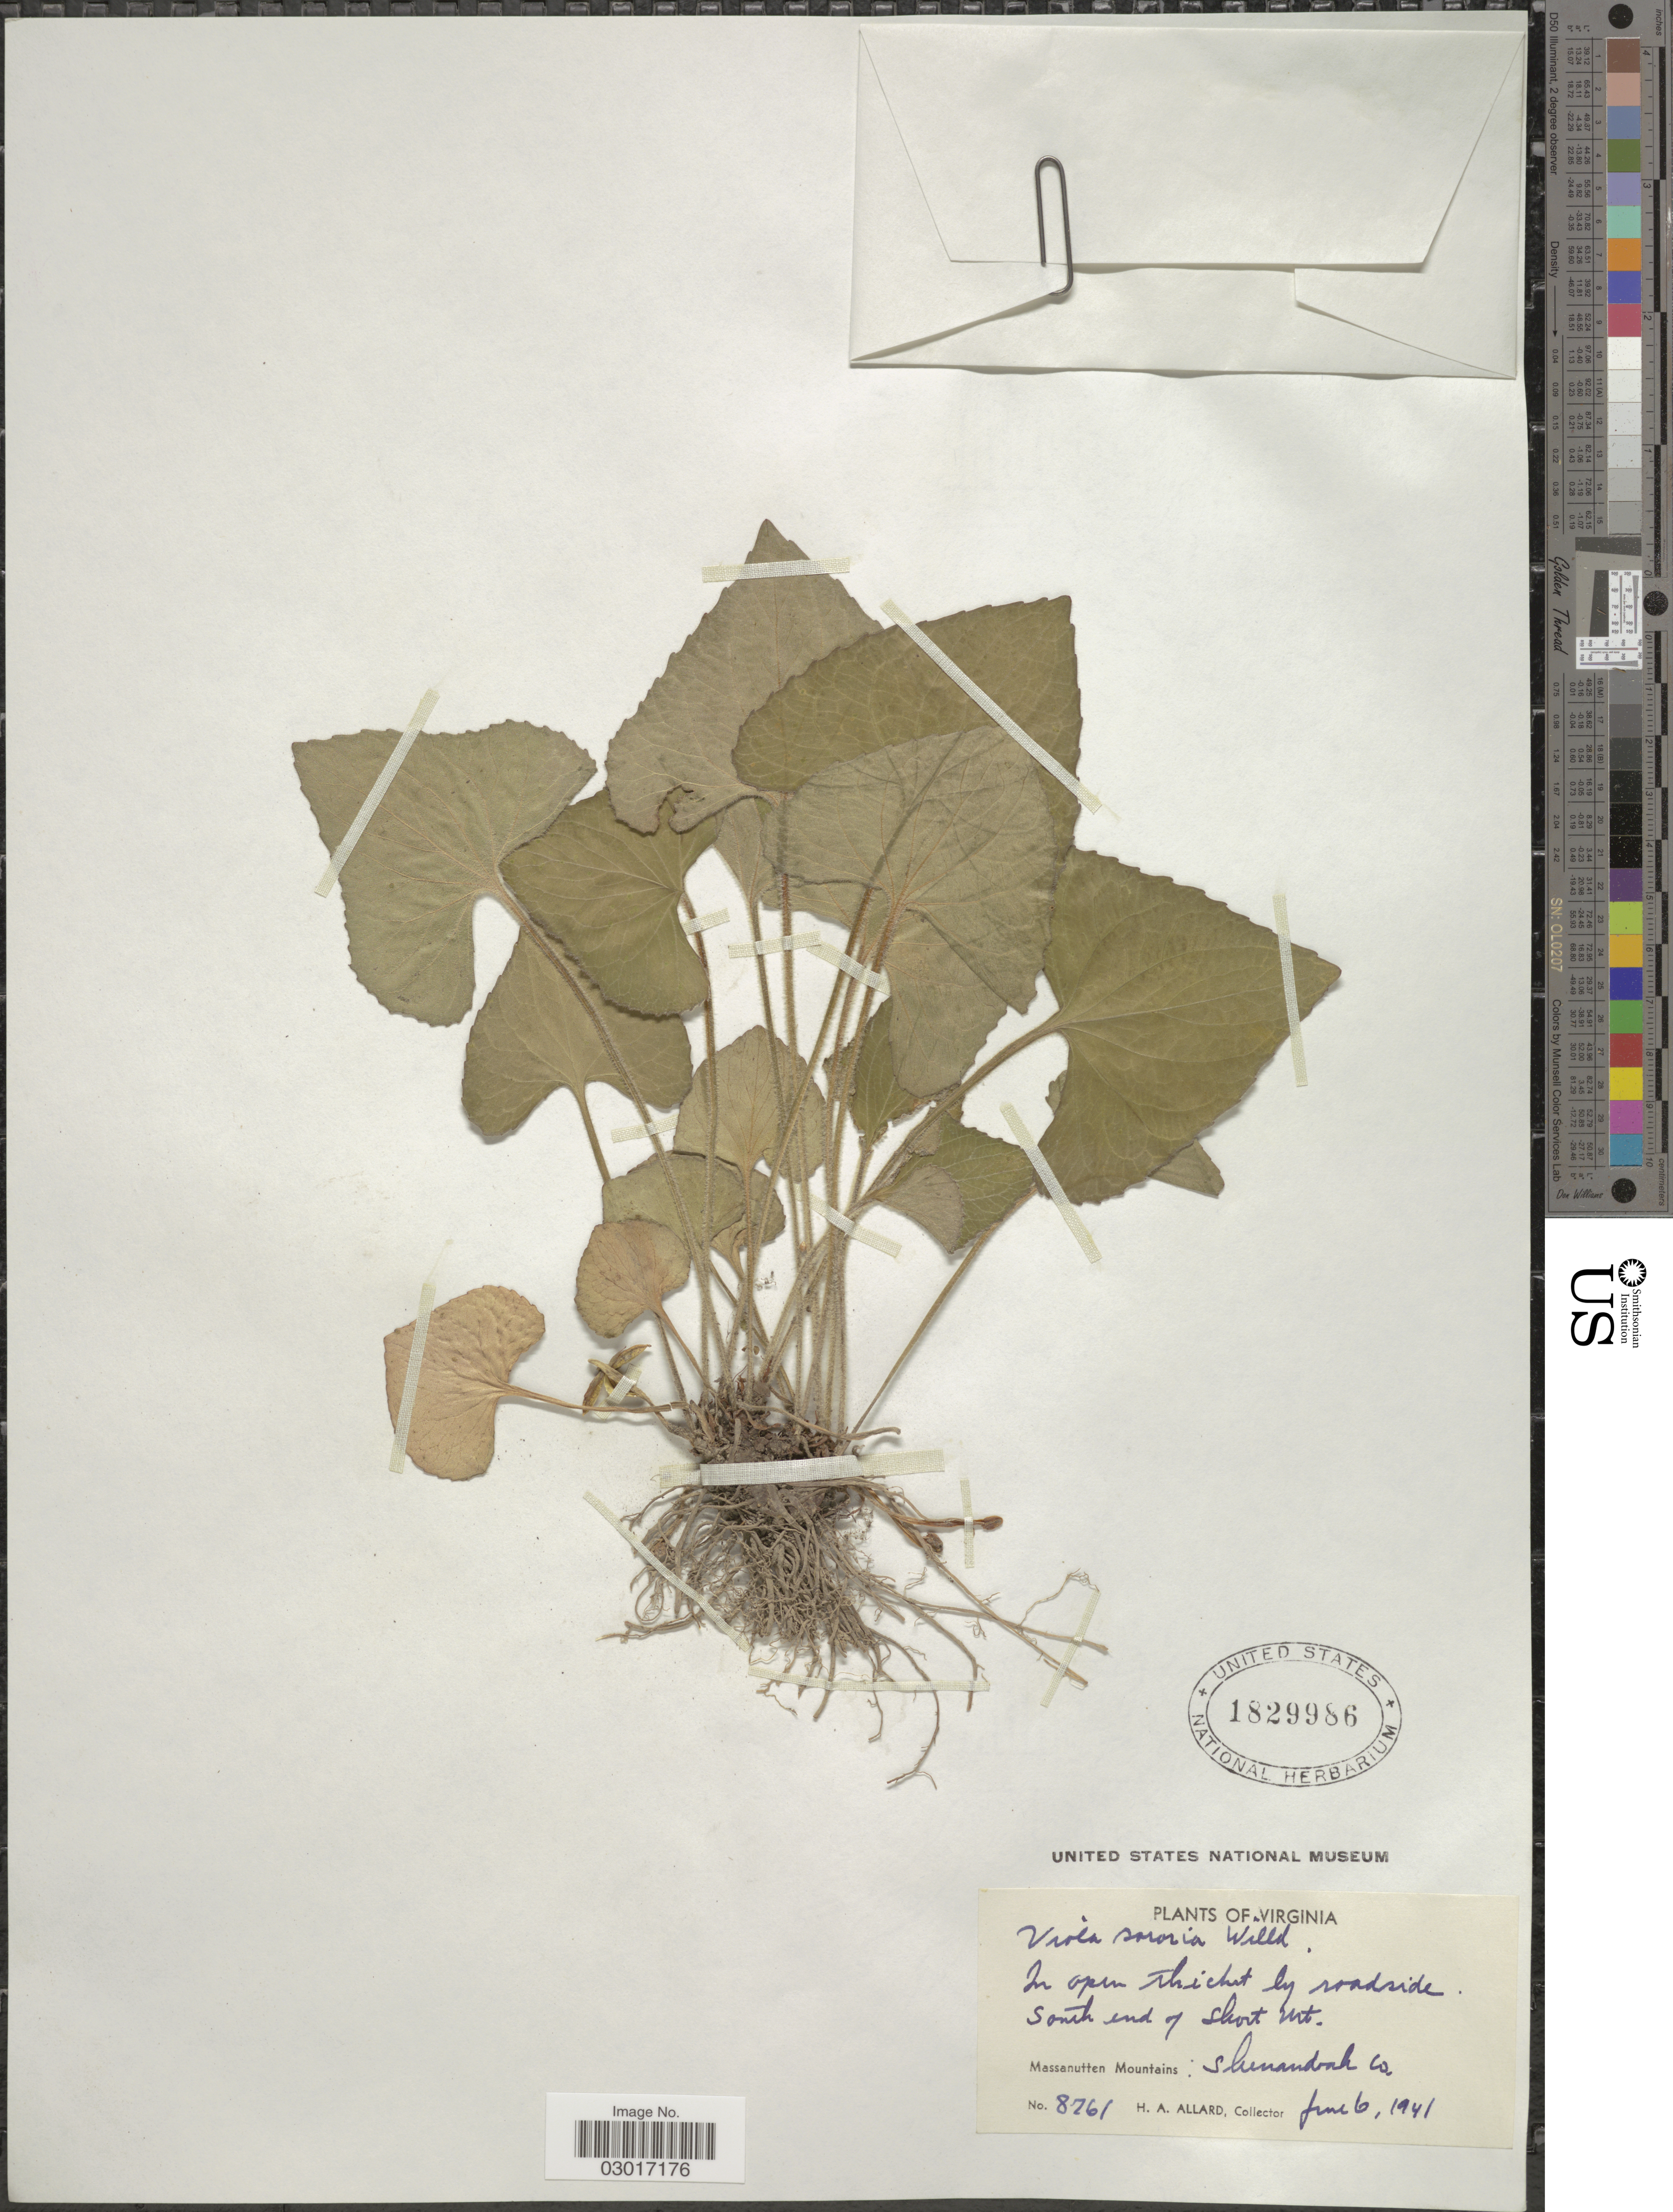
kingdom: Plantae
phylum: Tracheophyta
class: Magnoliopsida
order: Malpighiales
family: Violaceae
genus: Viola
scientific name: Viola sororia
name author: Willd.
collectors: H. A. Allard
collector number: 8761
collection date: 1941-06-06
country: United States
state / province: Virginia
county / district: Shenandoah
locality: In open thicket by roadside. South end of Short Mts. Massanutten Mountains: Shenandoah Co.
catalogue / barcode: US 1829986